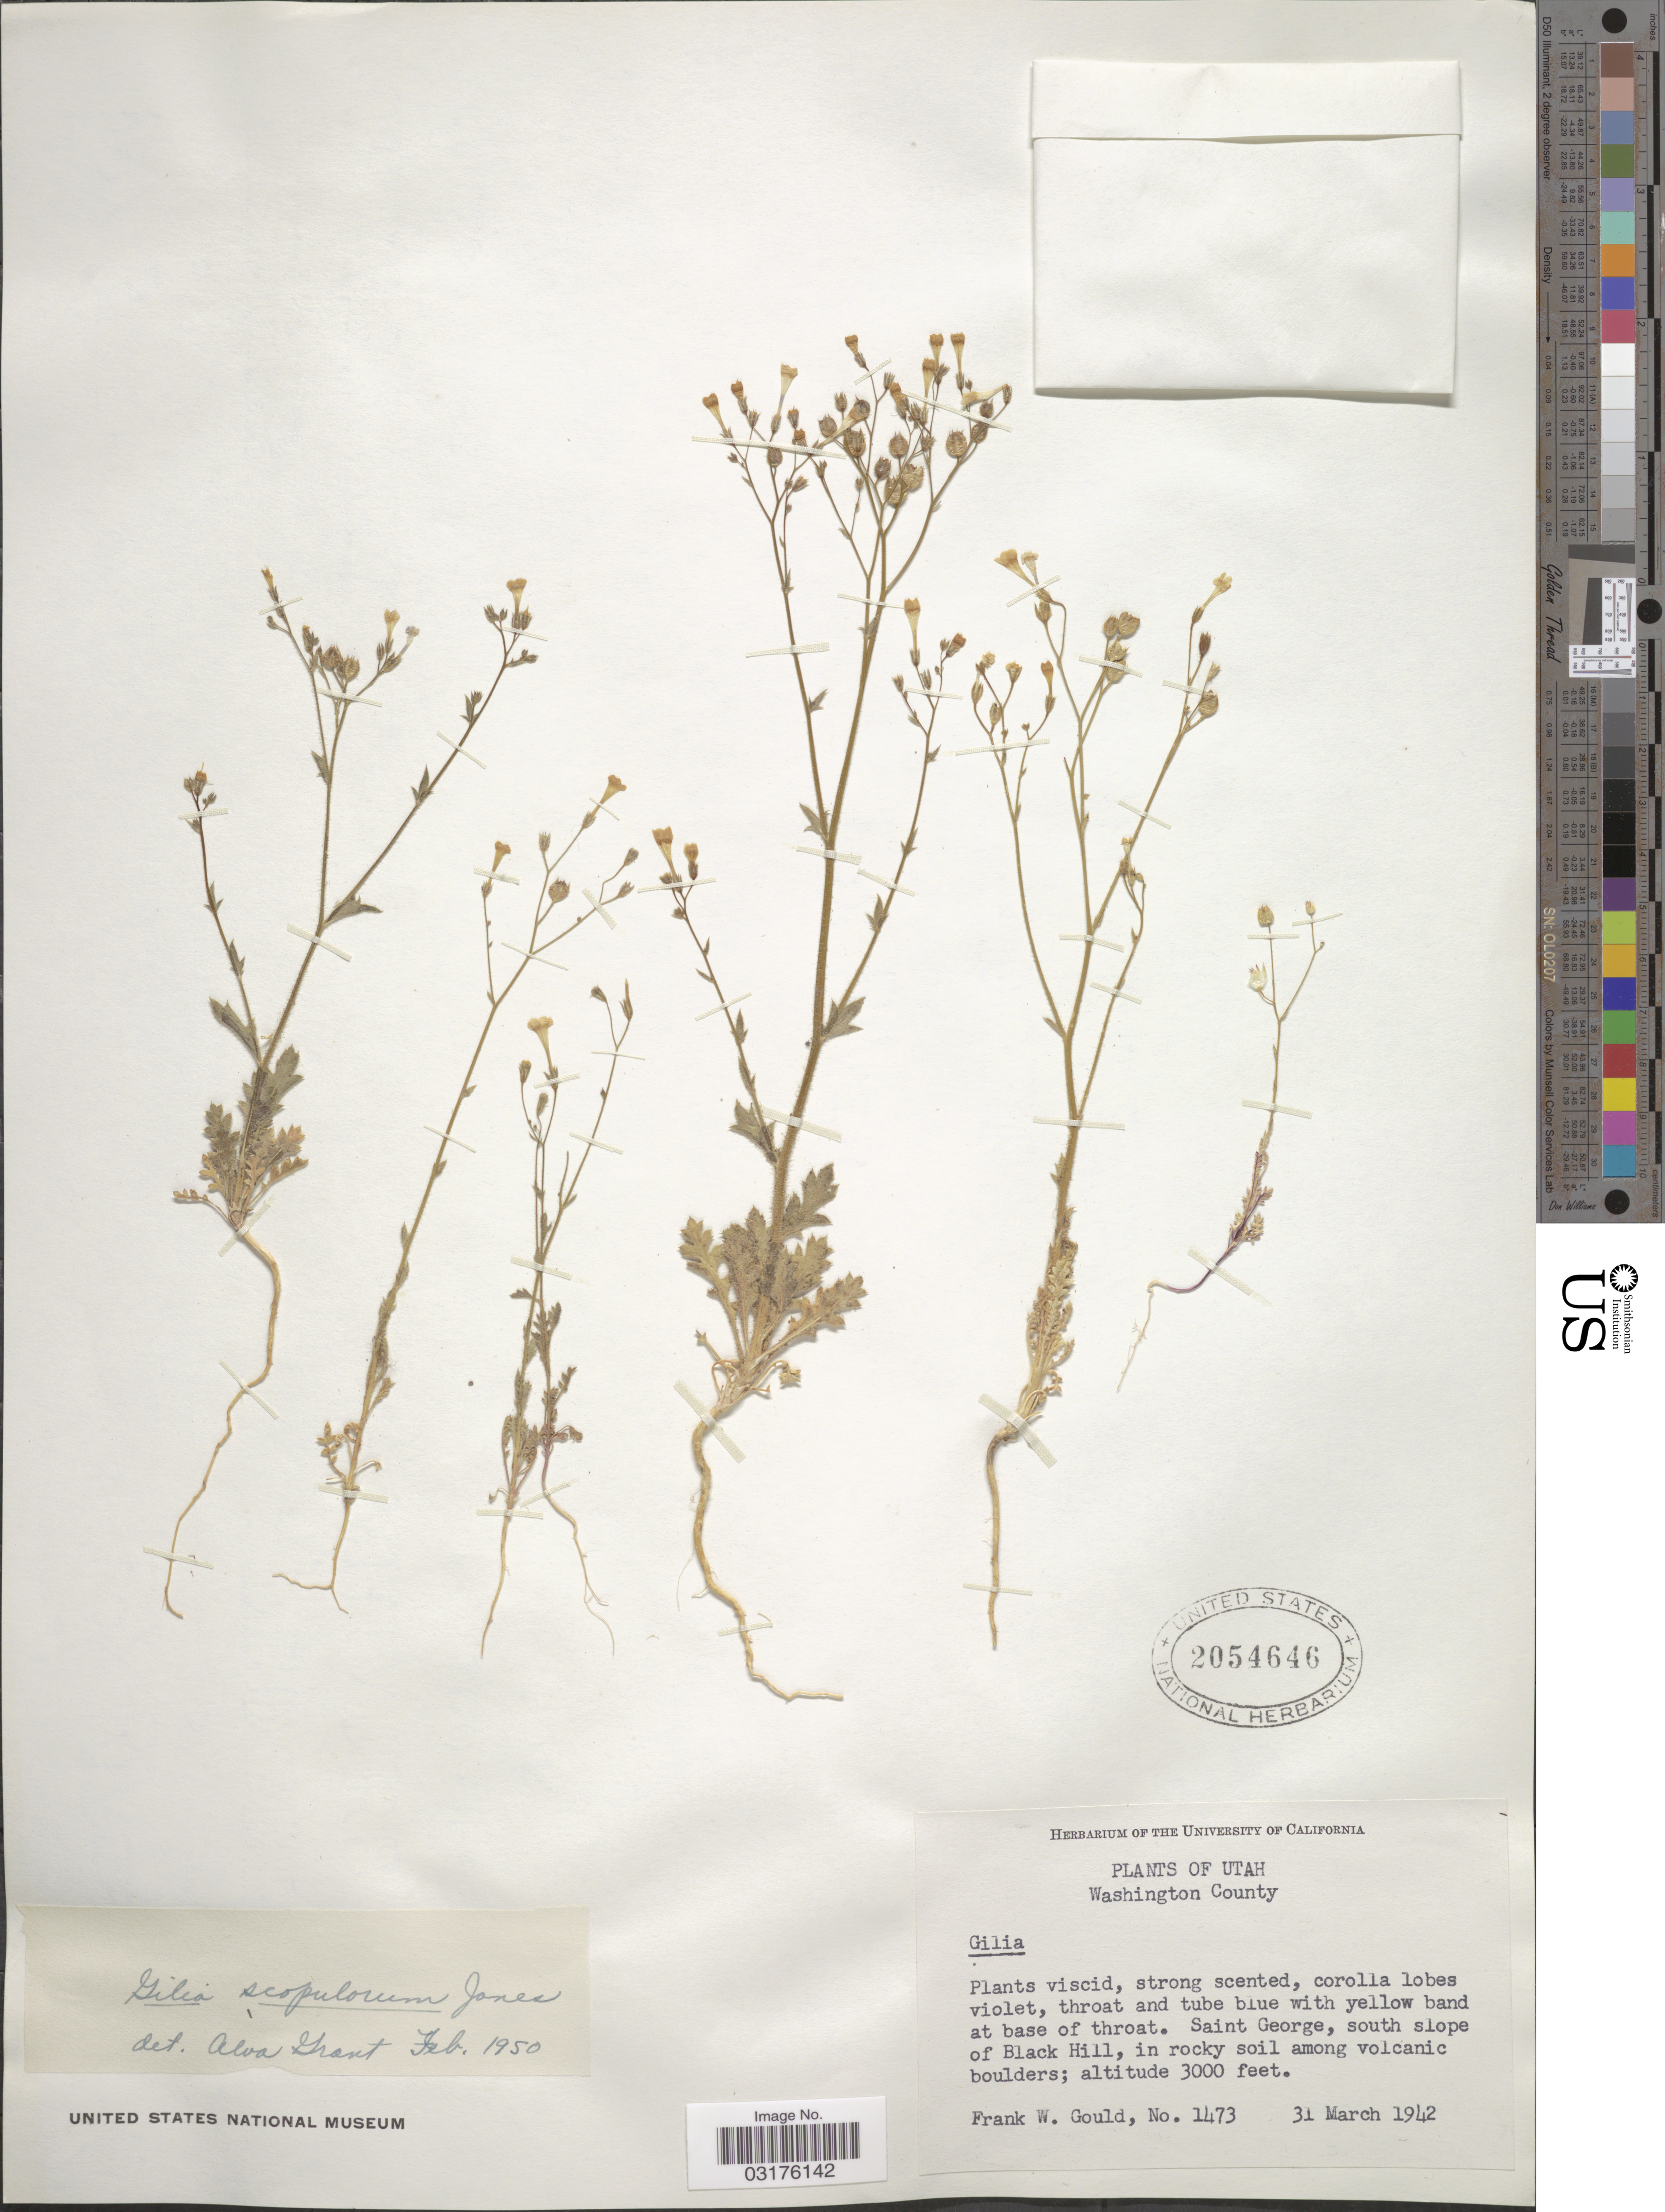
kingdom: Plantae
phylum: Tracheophyta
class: Magnoliopsida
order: Ericales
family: Polemoniaceae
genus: Gilia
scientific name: Gilia scopulorum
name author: M.E. Jones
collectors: F. W. Gould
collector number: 1473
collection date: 1942-03-31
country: United States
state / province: Utah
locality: Washington County, Saint George, south slope of Black Hill.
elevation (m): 914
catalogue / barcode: US 2054646